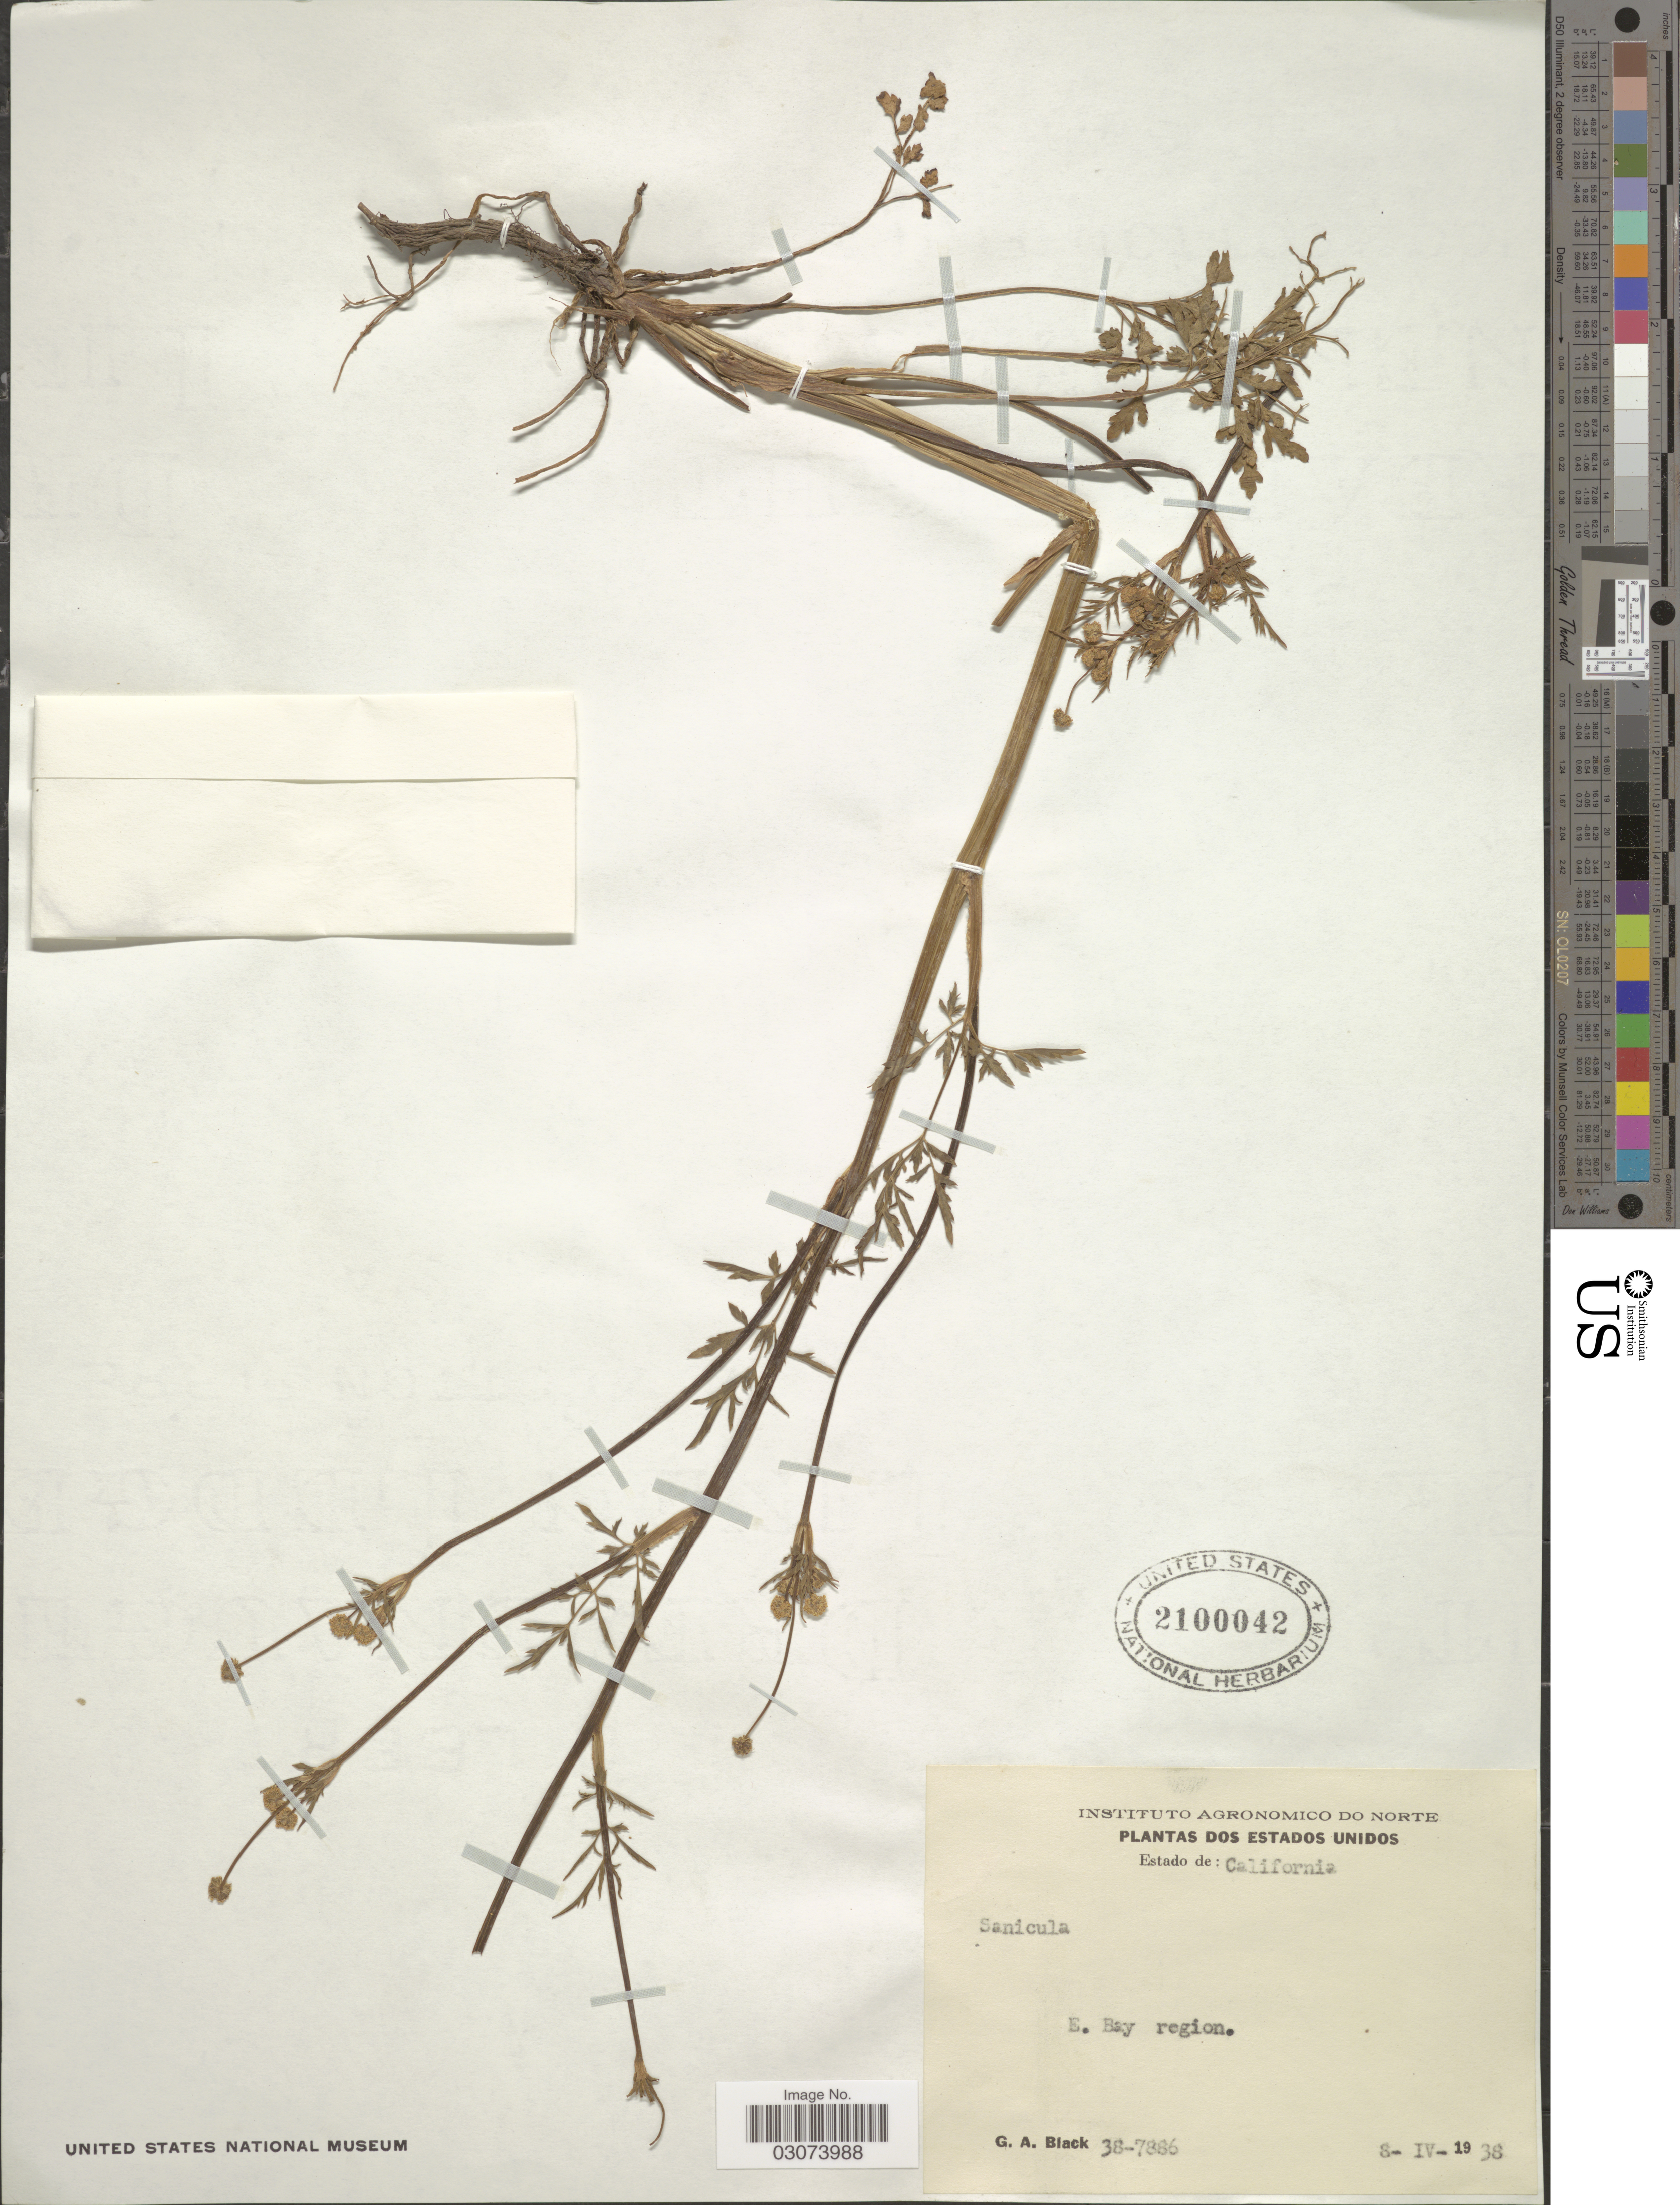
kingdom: Plantae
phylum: Tracheophyta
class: Magnoliopsida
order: Apiales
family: Apiaceae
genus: Sanicula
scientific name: Sanicula sp.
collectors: G. A. Black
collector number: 38-7886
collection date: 1938-04-08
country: United States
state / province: California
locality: Estados Unidos. E. Bay region.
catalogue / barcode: US 2100042